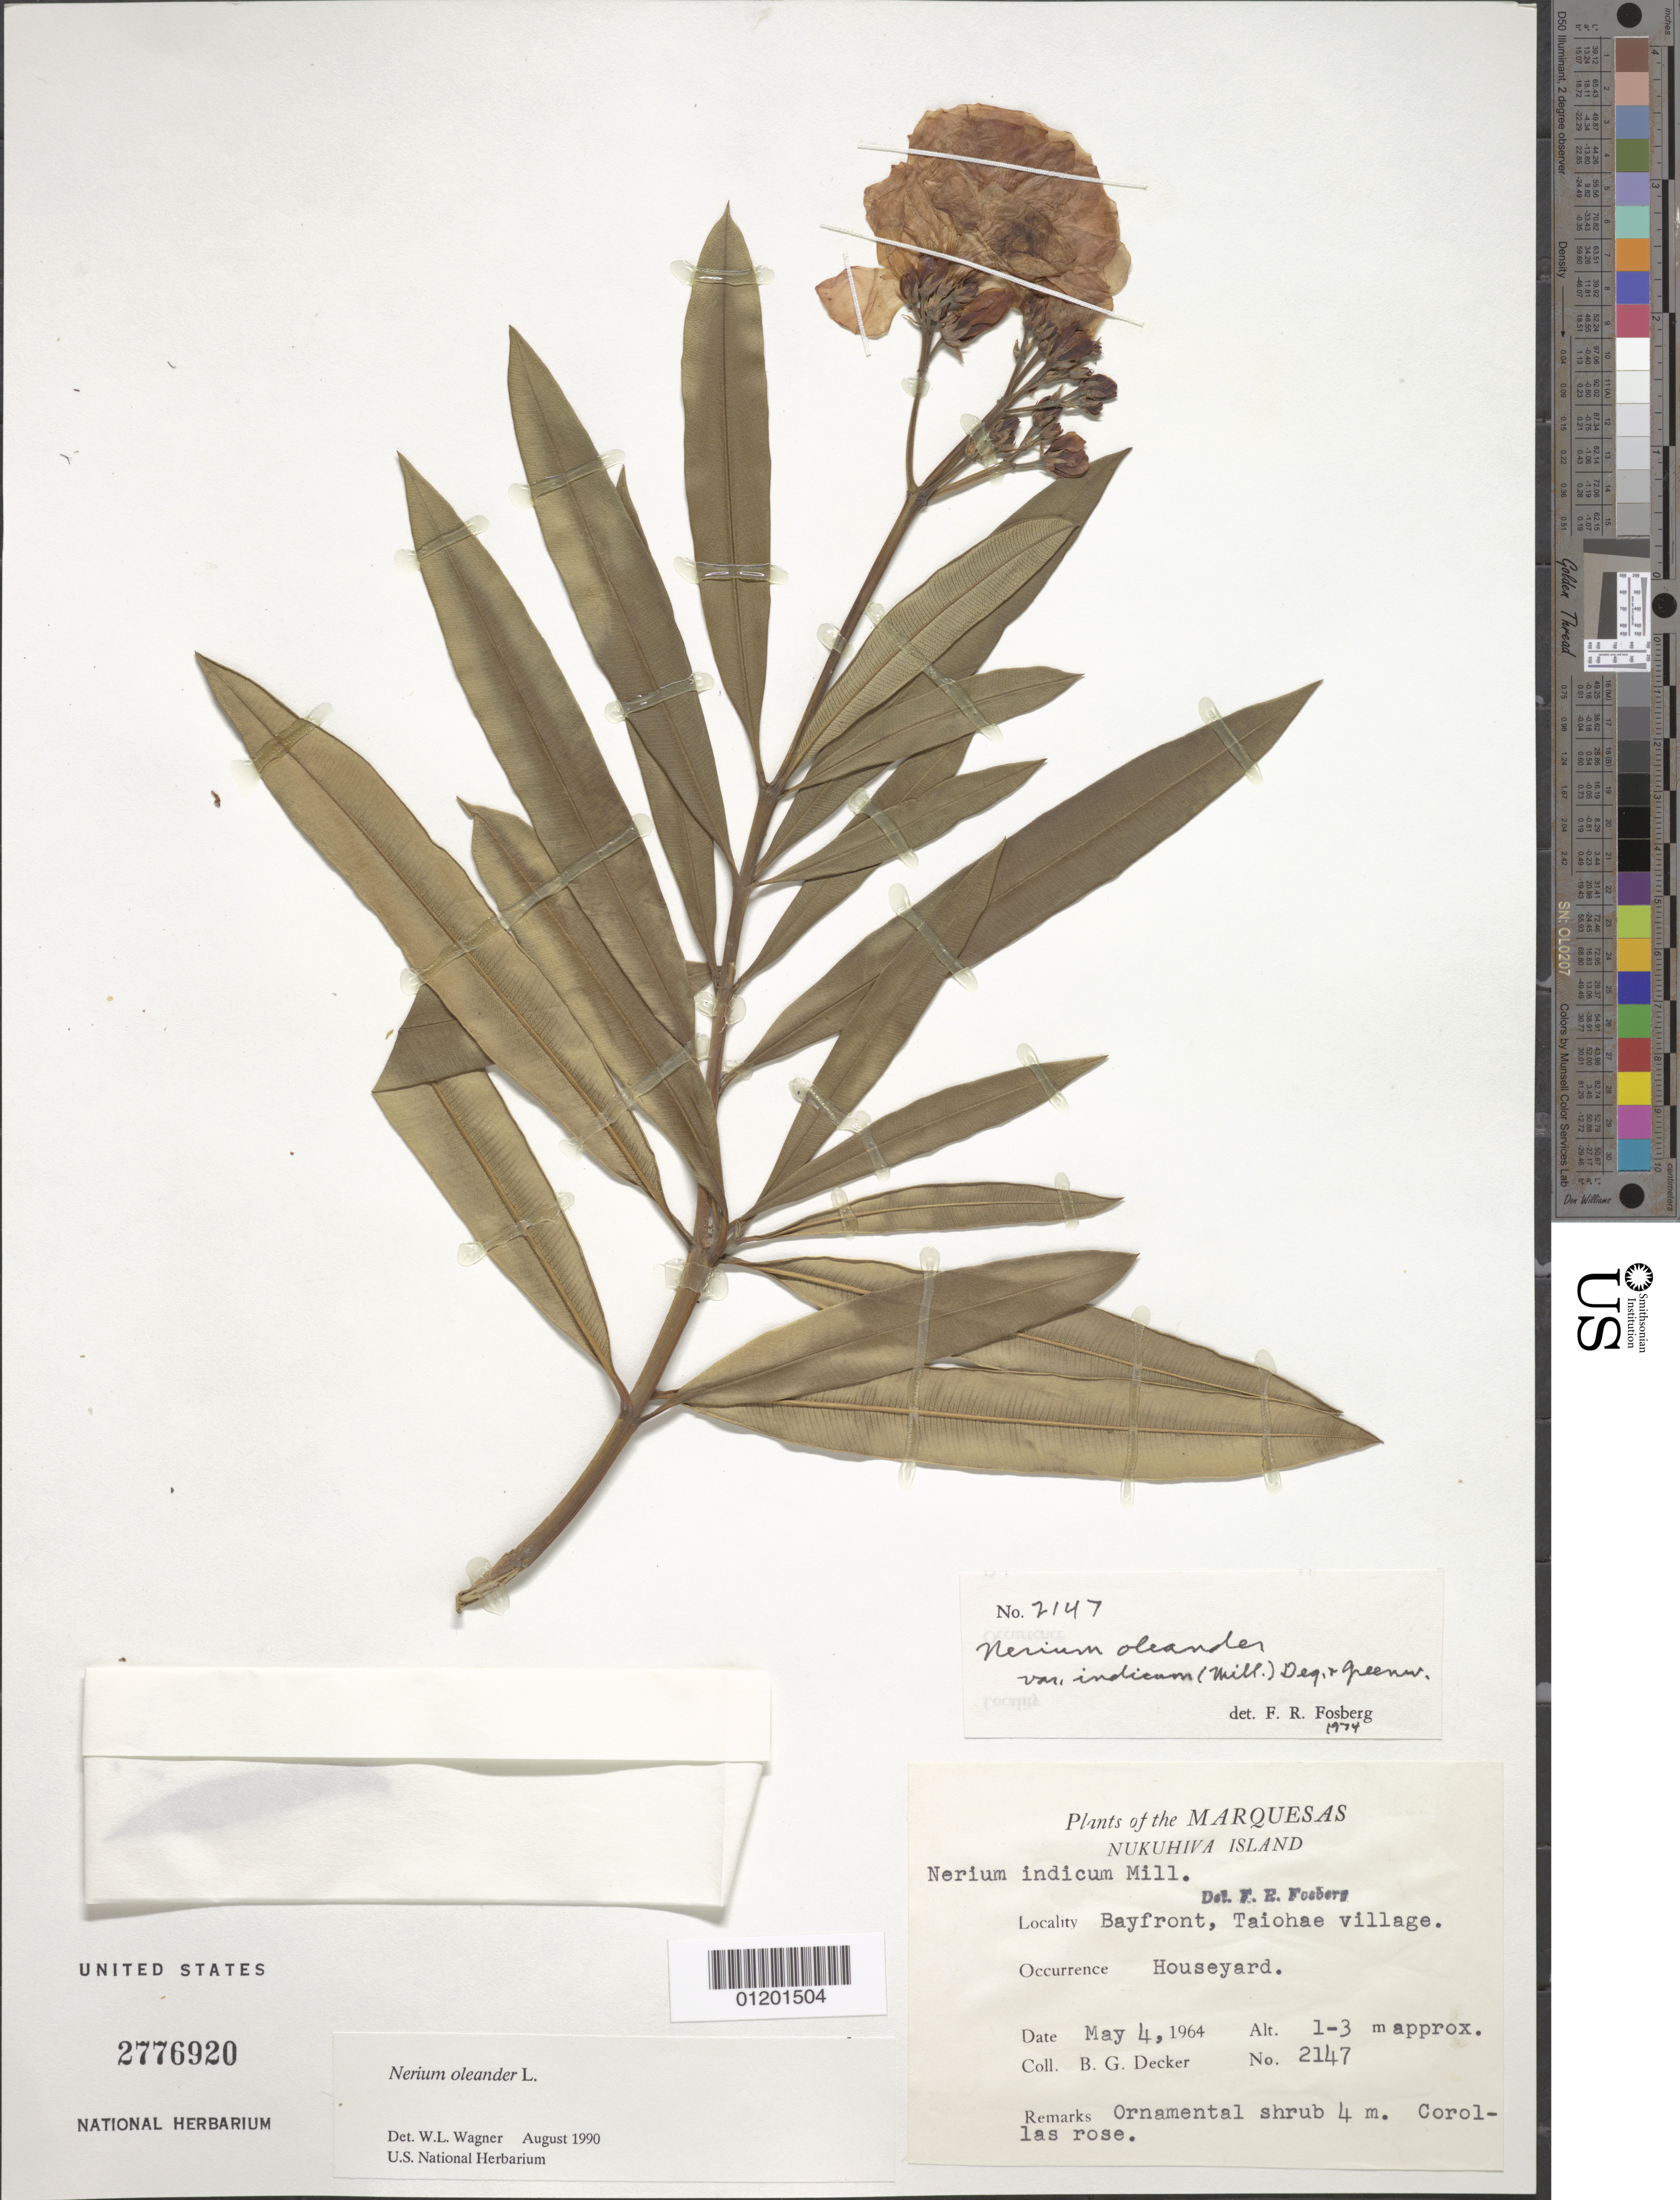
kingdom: Plantae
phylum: Tracheophyta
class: Magnoliopsida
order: Gentianales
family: Apocynaceae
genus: Nerium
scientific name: Nerium oleander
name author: L.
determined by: Wagner, W. L., (BOT), Smithsonian Institution - National Museum of Natural History (UNITED STATES)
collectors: B. G. Decker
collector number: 2147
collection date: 1964-05-04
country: French Polynesia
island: Nuku Hiva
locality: Taiohae village, bayfront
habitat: Houseyard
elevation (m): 1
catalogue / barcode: US 2776920